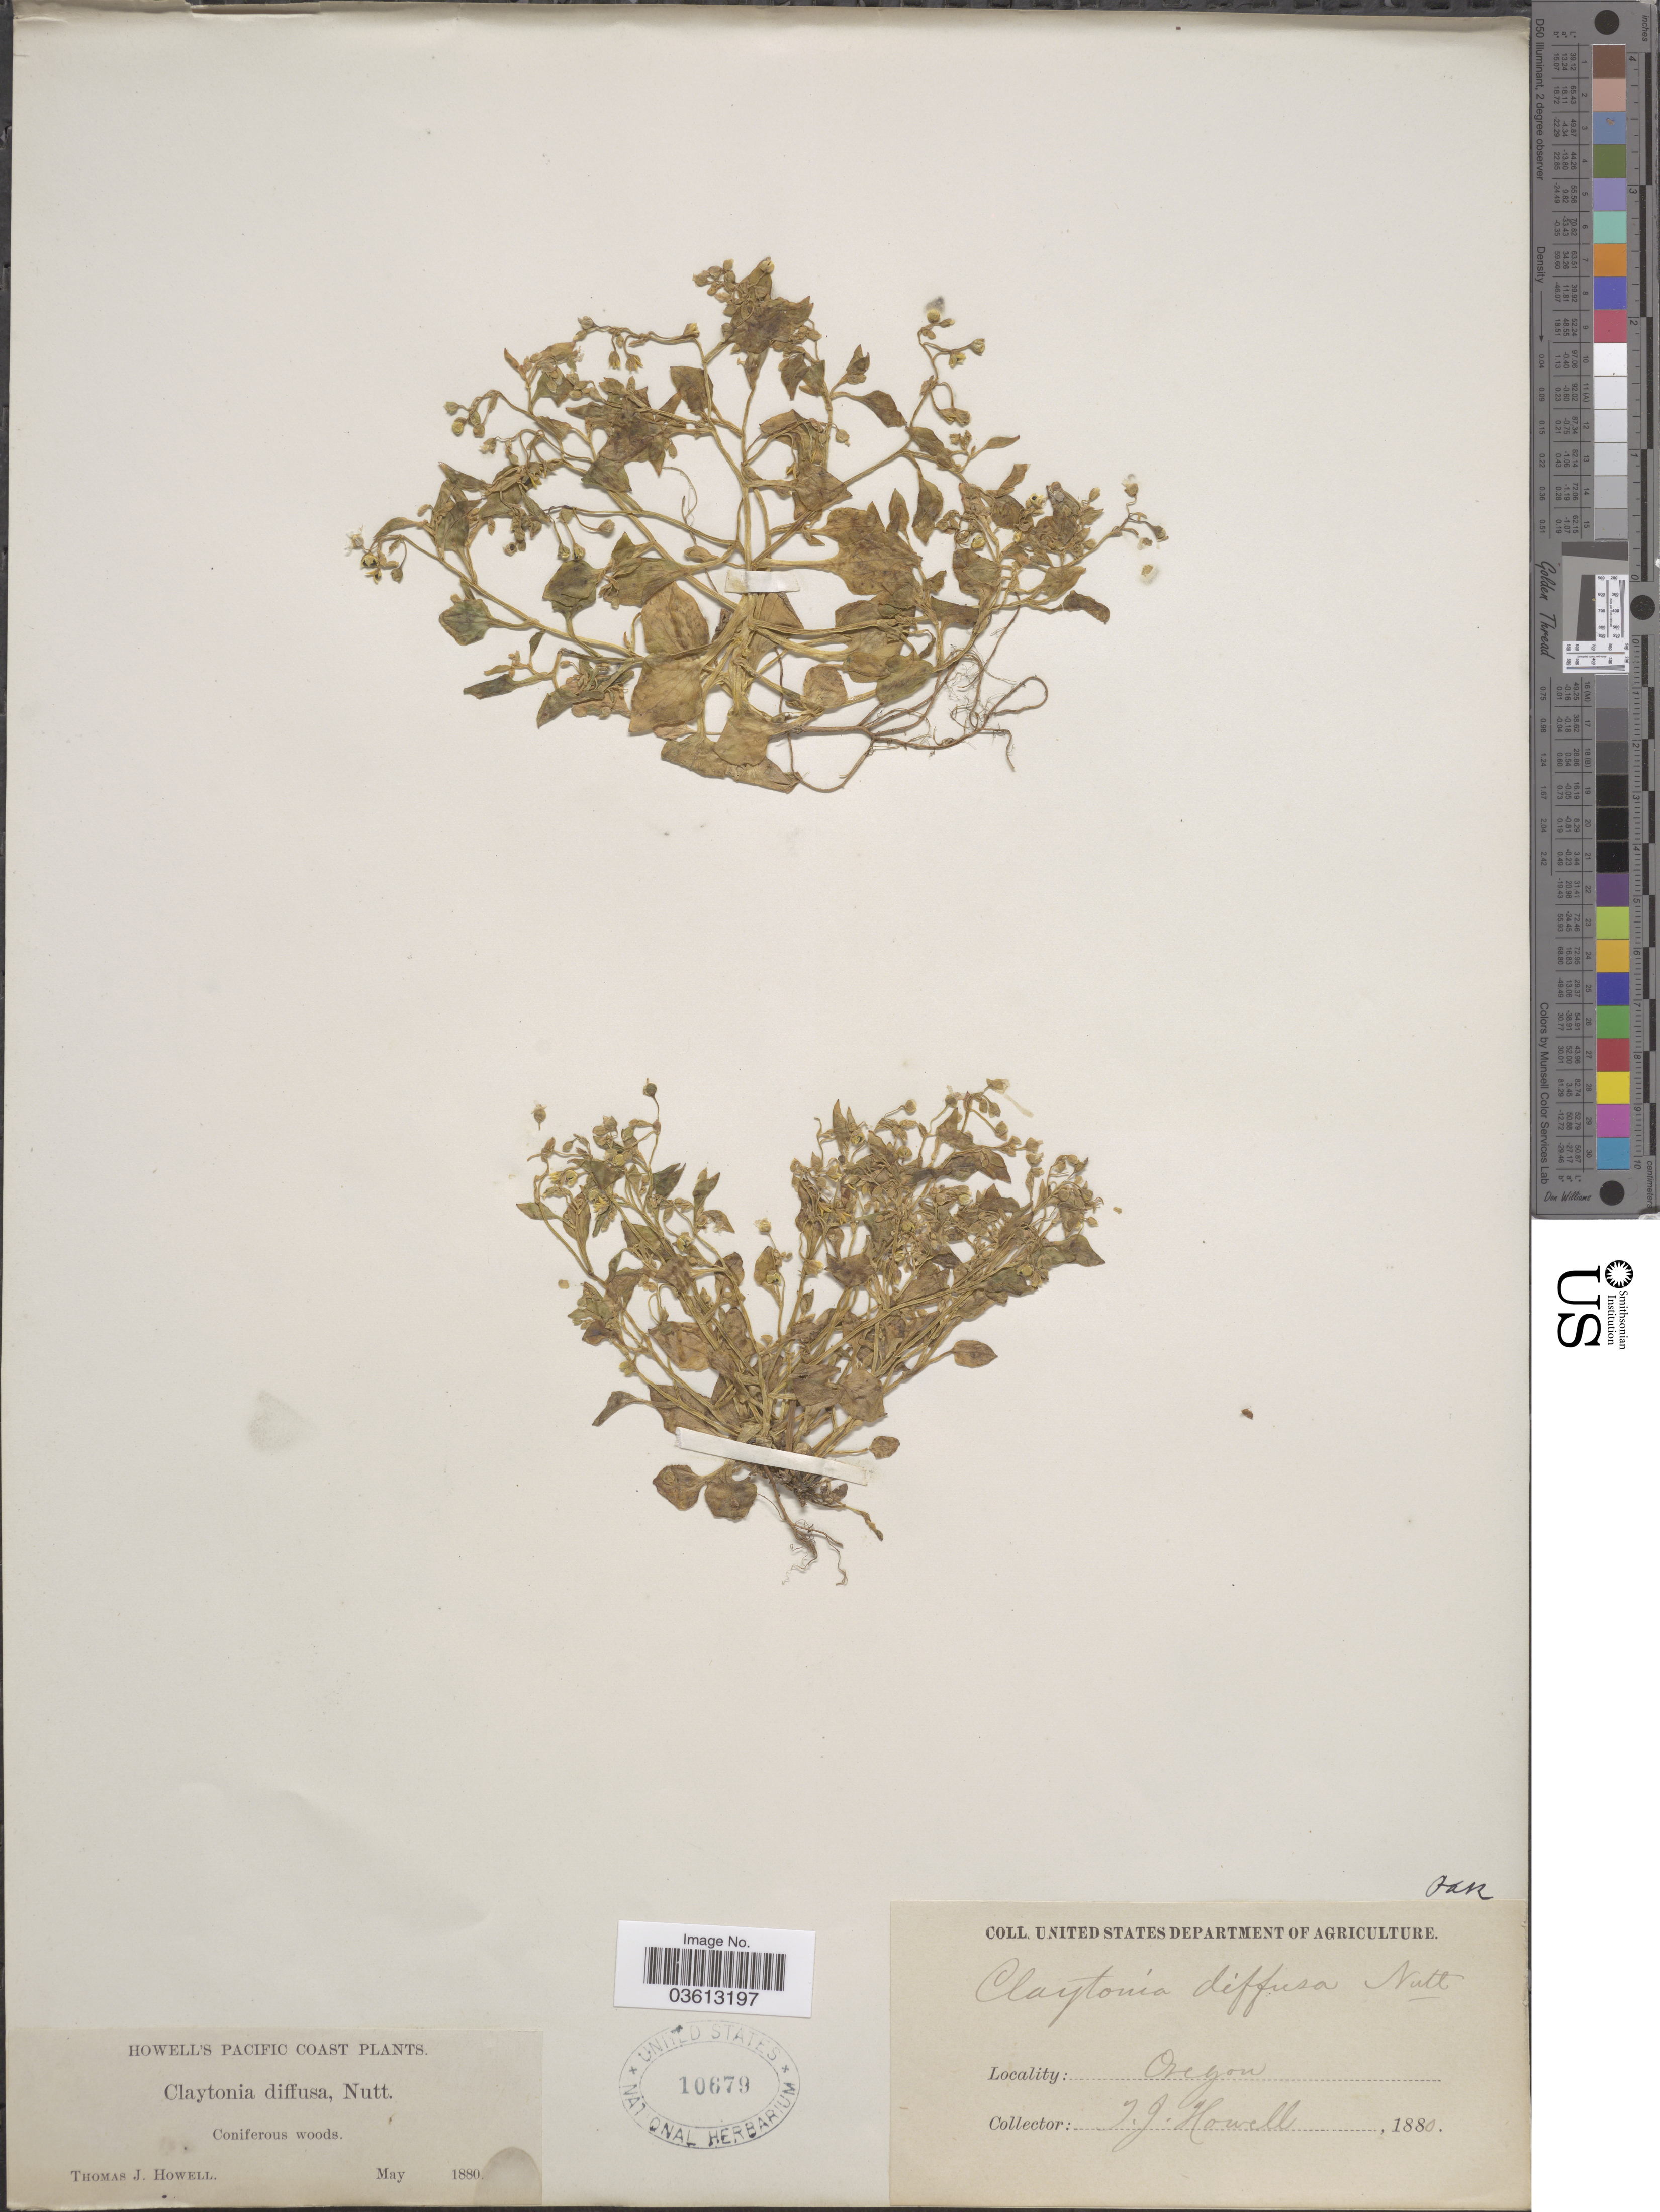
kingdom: Plantae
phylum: Tracheophyta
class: Magnoliopsida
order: Caryophyllales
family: Montiaceae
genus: Montia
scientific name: Montia diffusa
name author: (Nutt.) Greene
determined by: Strong, Mark T., (BOT), Smithsonian Institution - National Museum of Natural History (UNITED STATES)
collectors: T. J. Howell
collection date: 1880-05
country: United States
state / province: Oregon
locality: Howell's Pacific Coast. Coniferous woods.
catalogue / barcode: US 10679